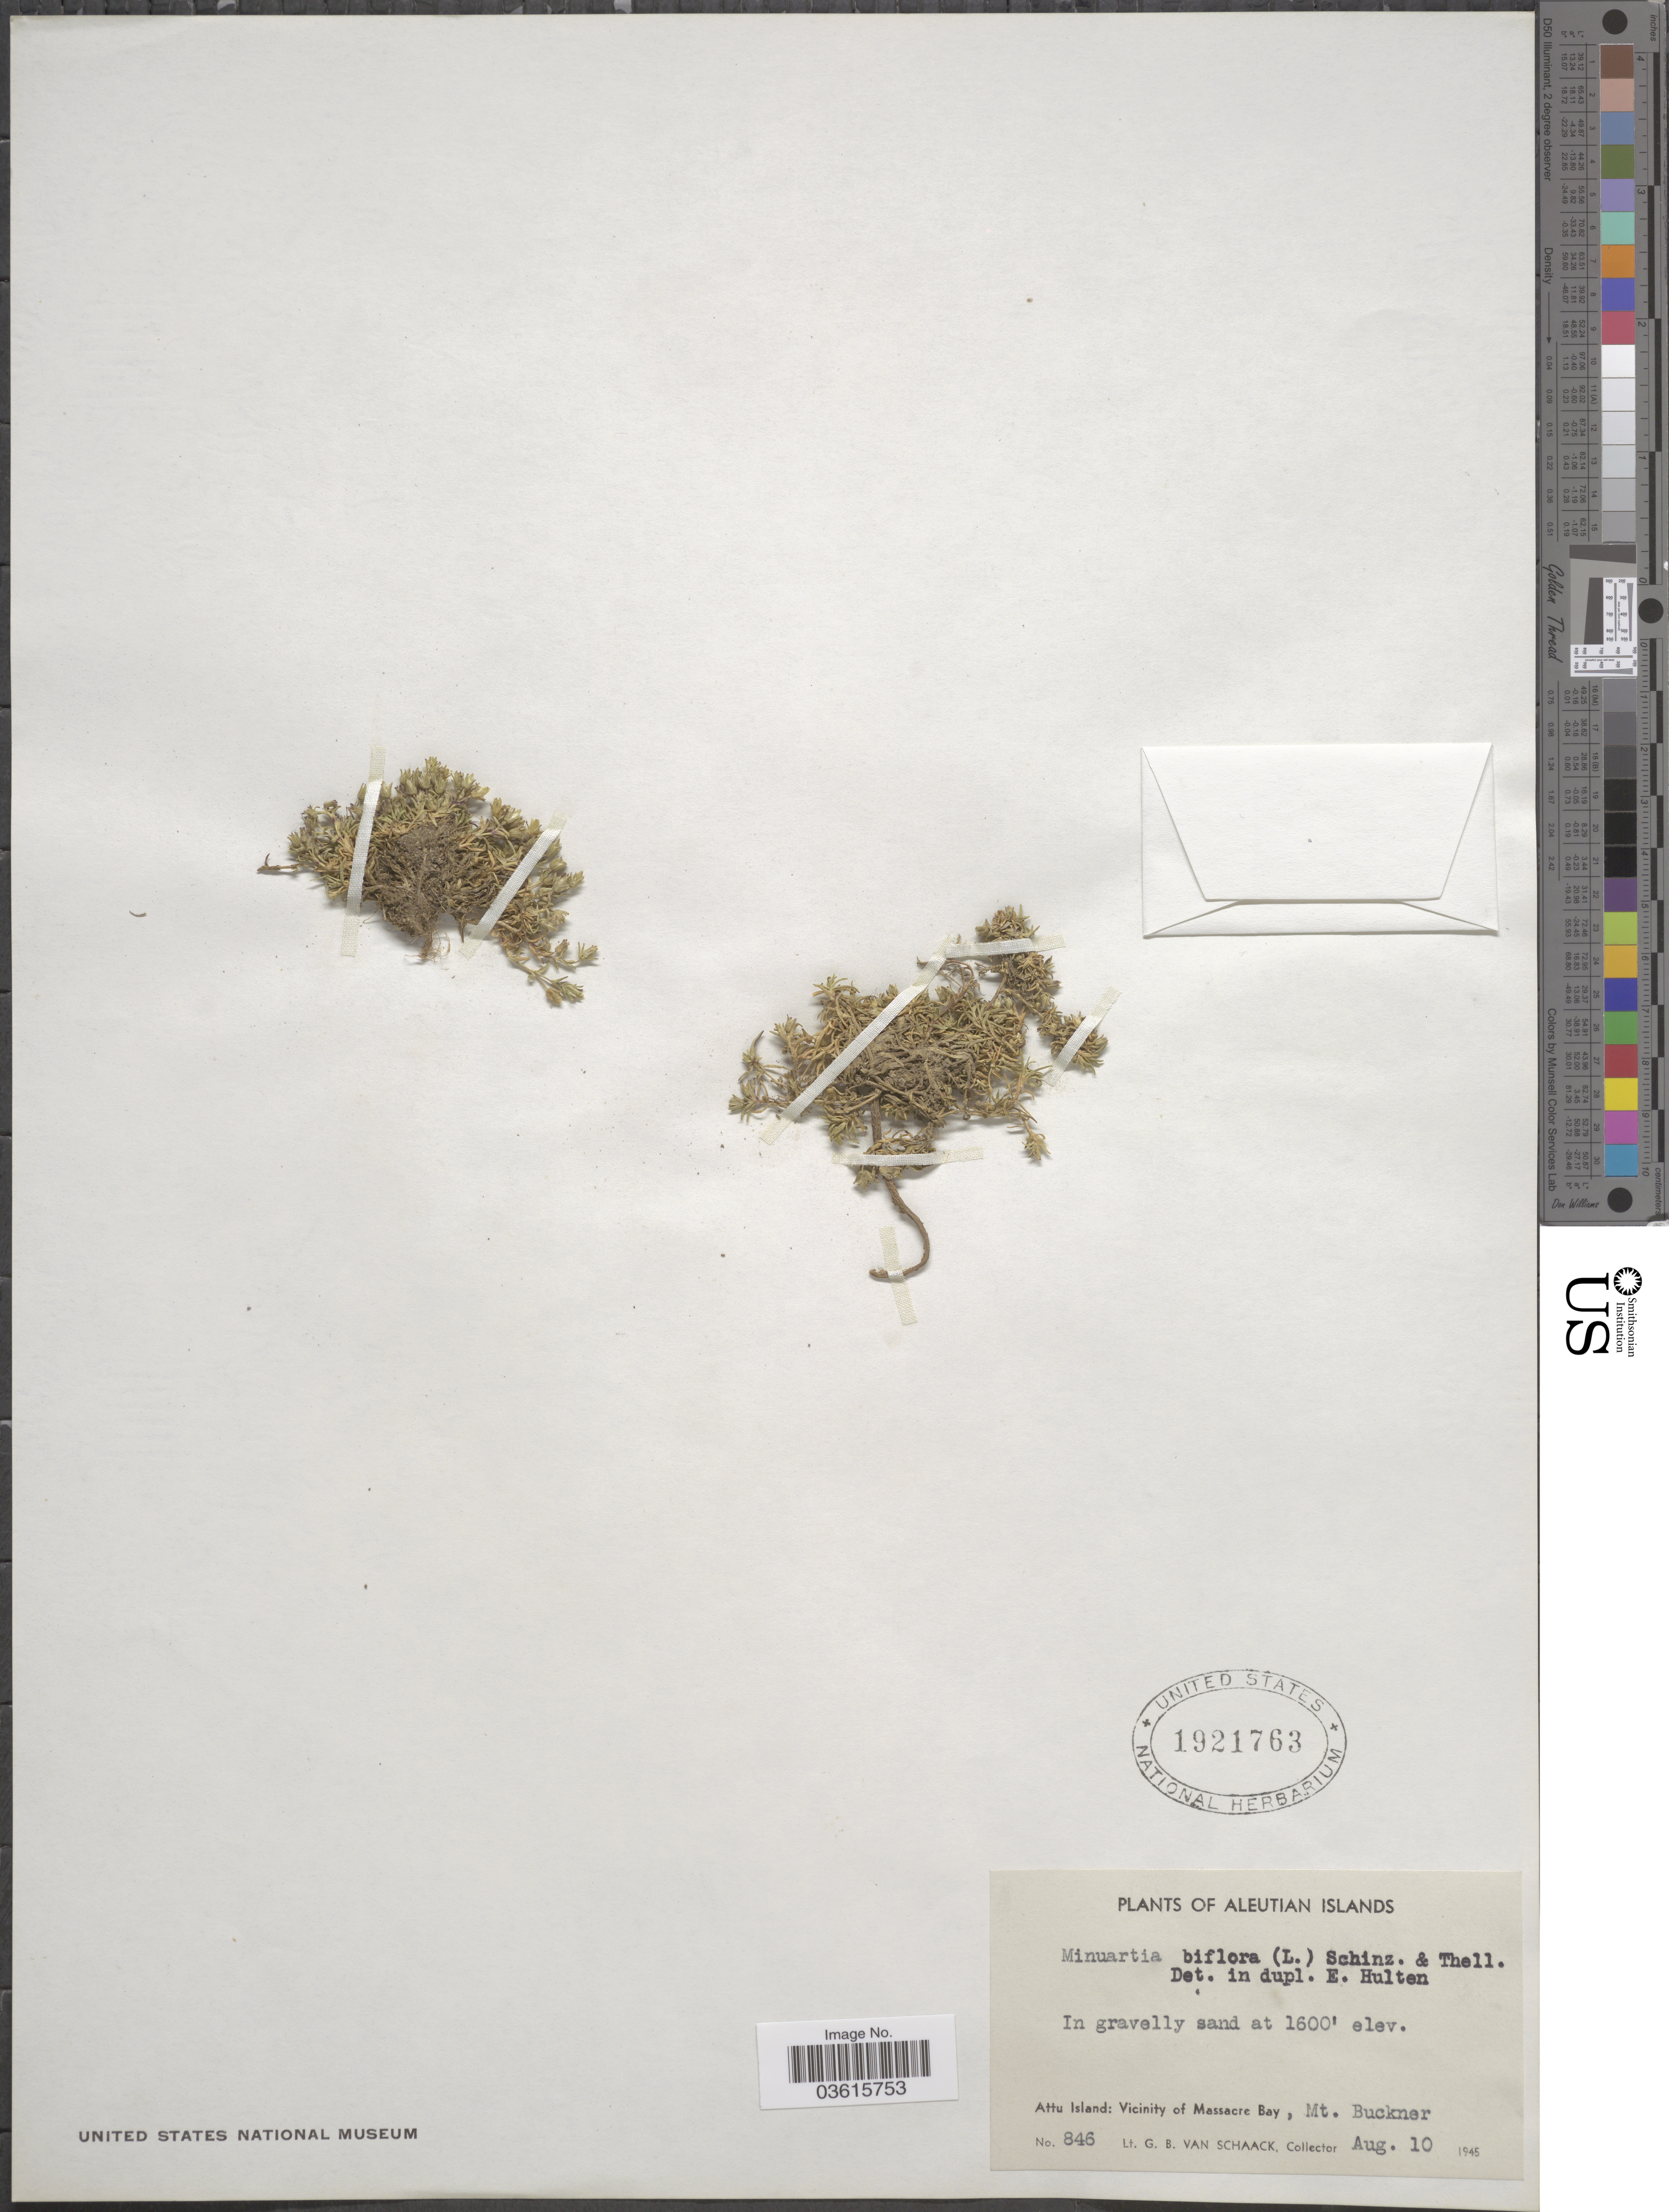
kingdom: Plantae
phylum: Tracheophyta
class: Magnoliopsida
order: Caryophyllales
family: Caryophyllaceae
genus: Cherleria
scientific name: Cherleria biflora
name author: (L.) A.J. Moore & Dillenb.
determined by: Strong, M. T., (US), Smithsonian Institution - National Museum of Natural History (UNITED STATES)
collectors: G. Van Schaack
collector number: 846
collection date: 1945-08-10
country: United States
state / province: Alaska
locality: Aleutian Islands. Attu Island: Vicinity of Massacre Bay, Mt. Buckner.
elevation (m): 488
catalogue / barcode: US 1921763